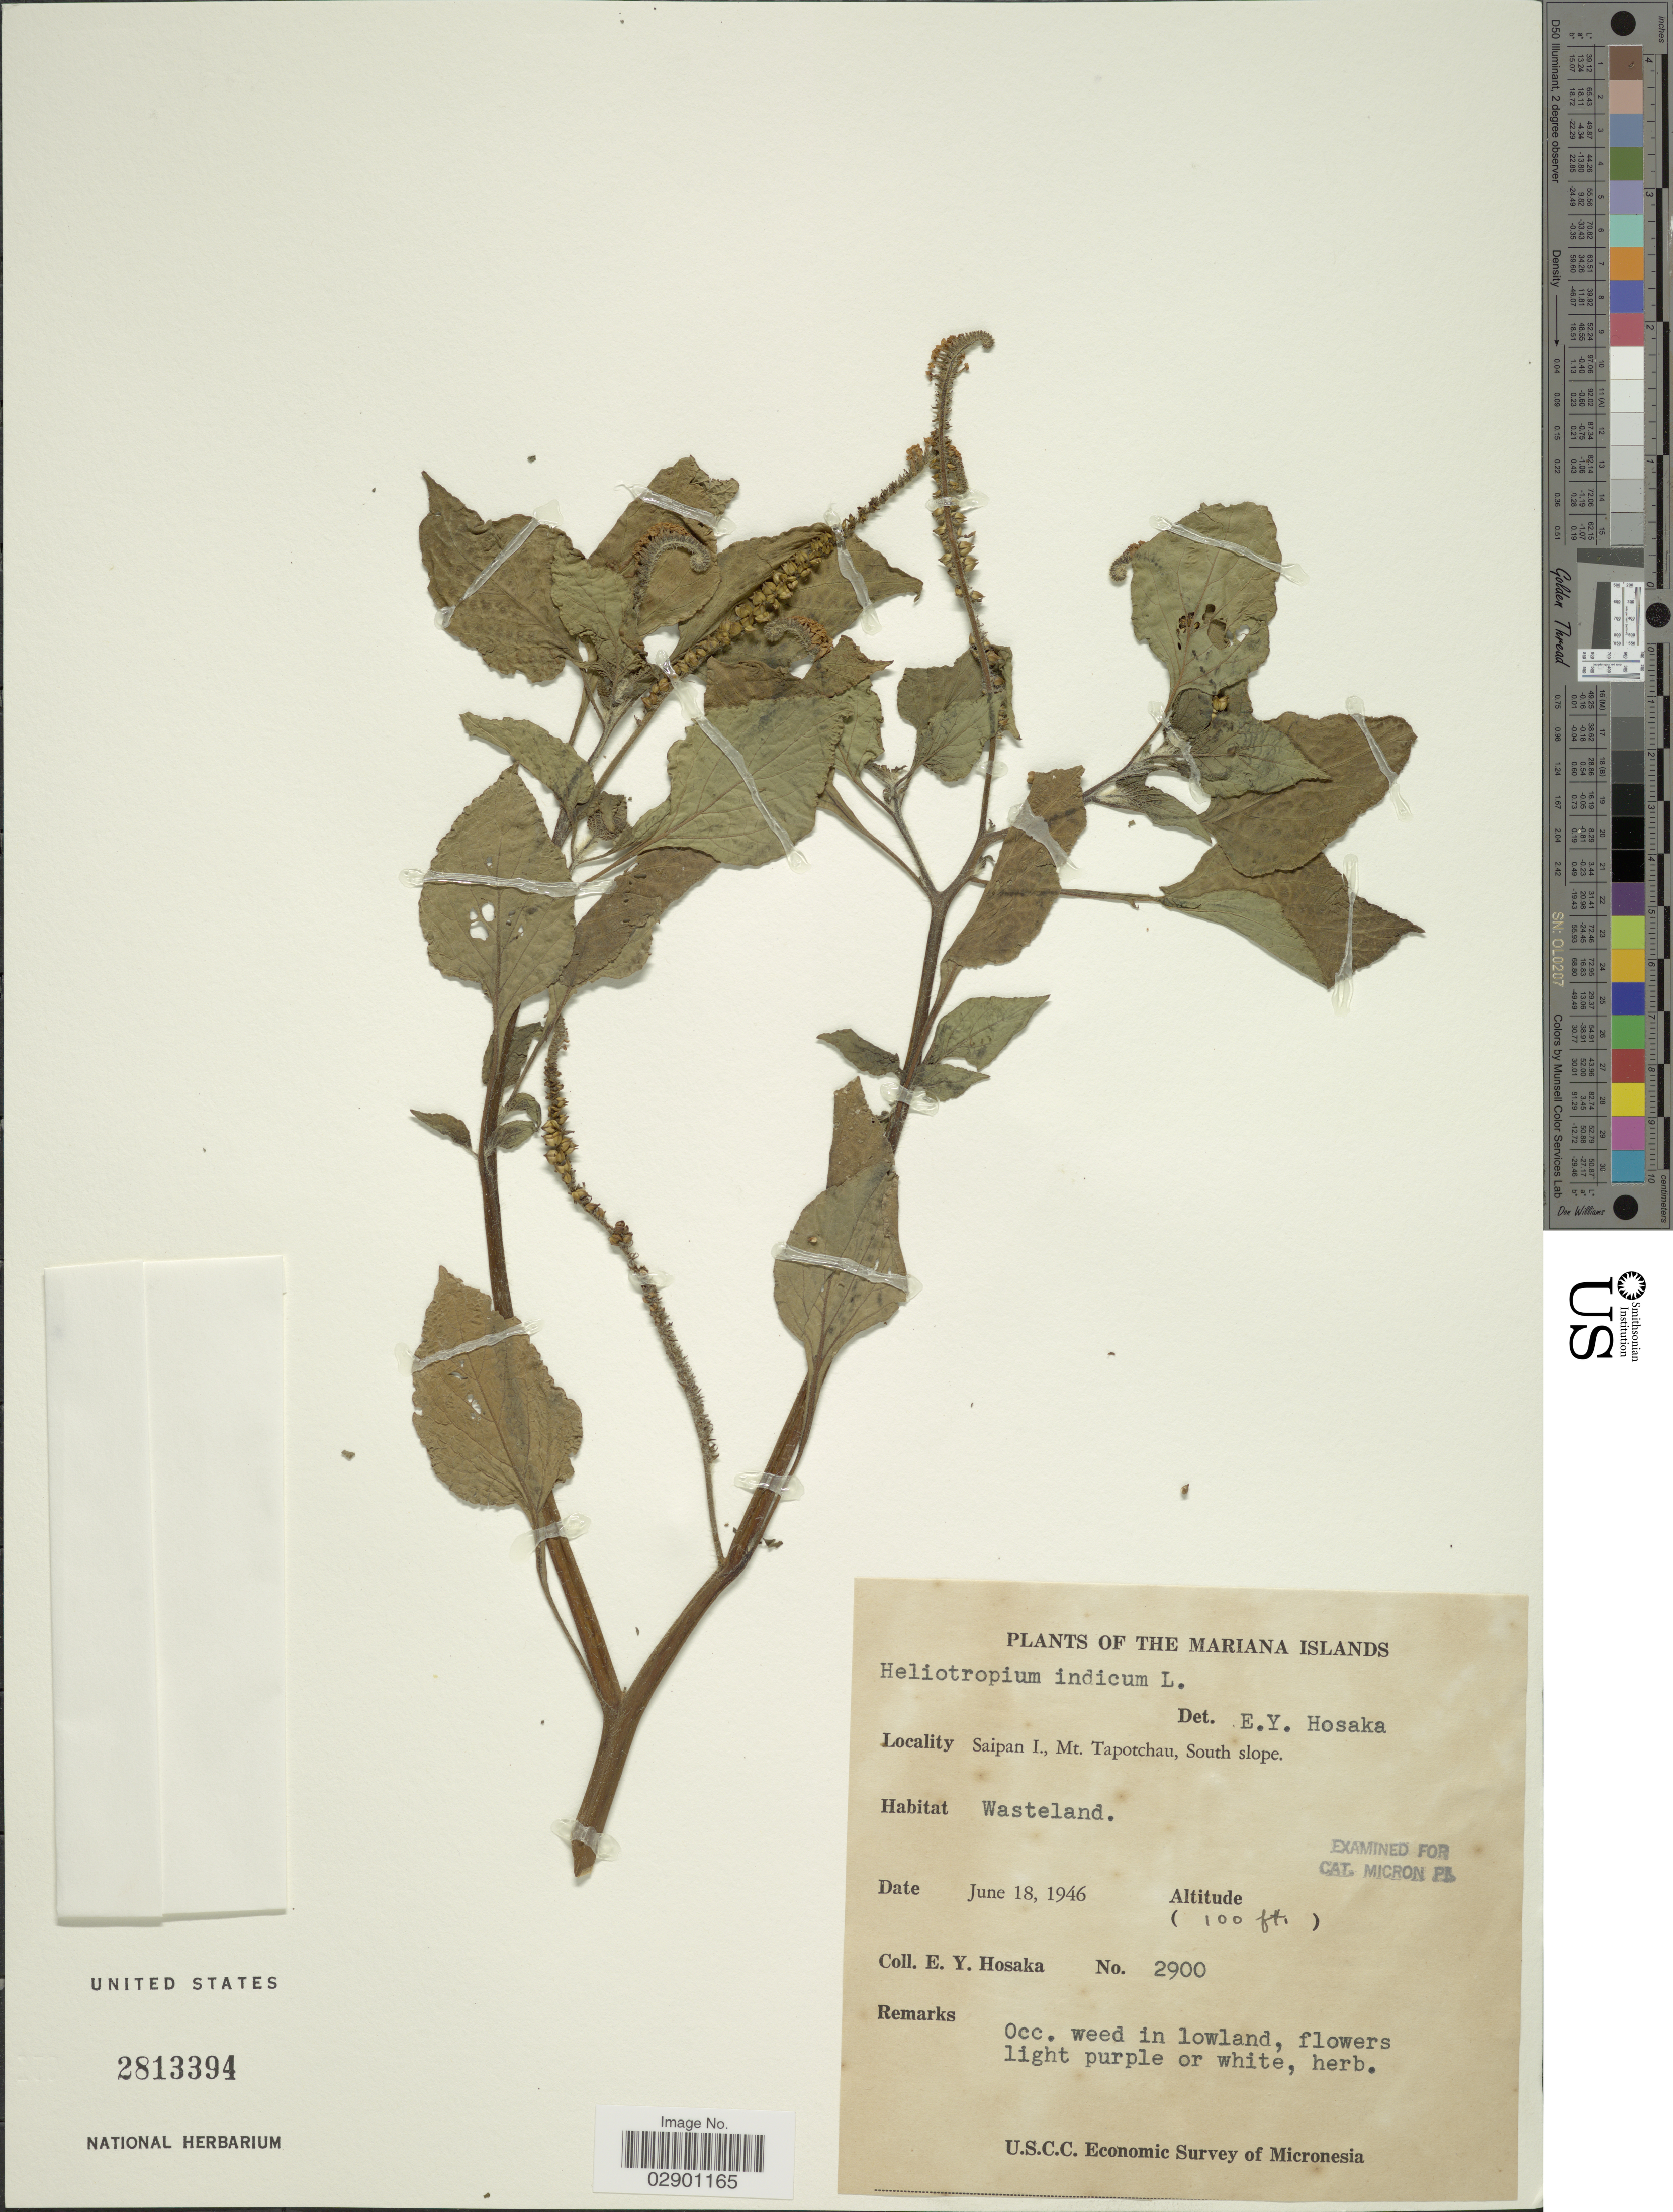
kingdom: Plantae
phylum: Tracheophyta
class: Magnoliopsida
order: Boraginales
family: Heliotropiaceae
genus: Heliotropium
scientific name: Heliotropium indicum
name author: L.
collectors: E. Y. Hosaka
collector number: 2900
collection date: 1946-06-18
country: Northern Mariana Islands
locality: Mariana Islands. Saipan I., Mt. Tapotchau, South slope.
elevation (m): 30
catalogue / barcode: US 2813394